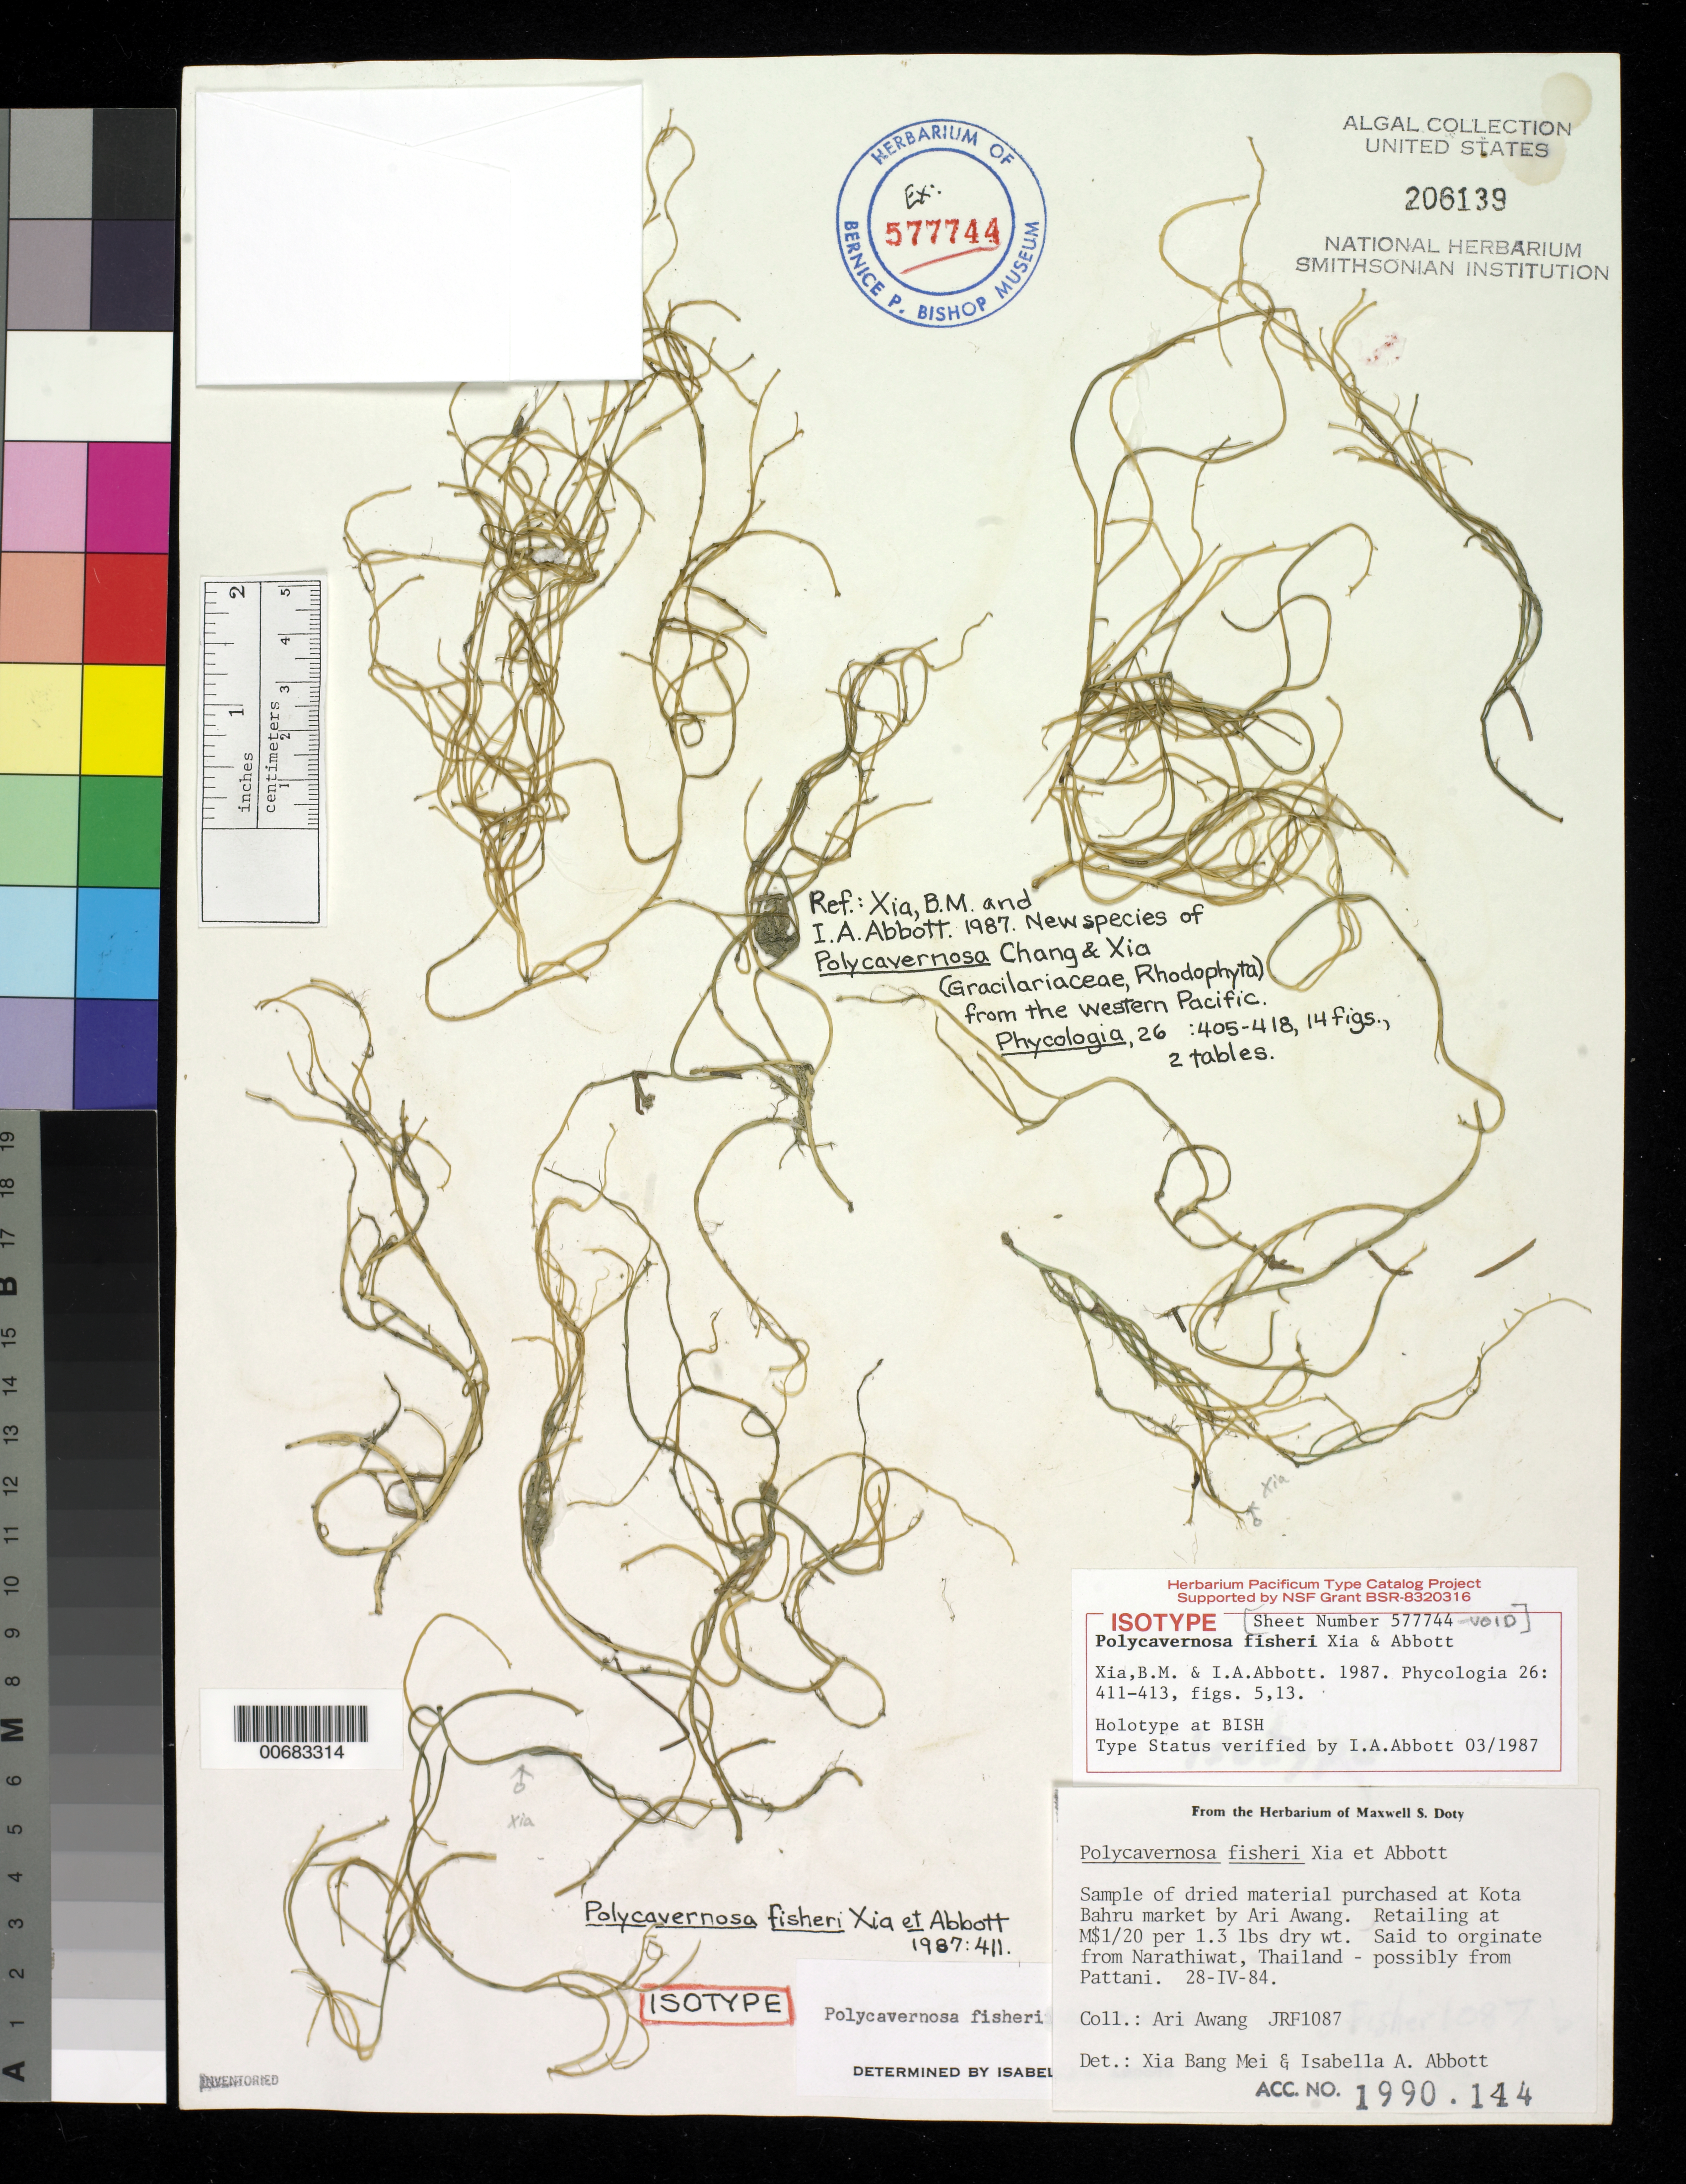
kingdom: Plantae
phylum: Rhodophyta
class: Florideophyceae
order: Gracilariales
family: Gracilariaceae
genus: Hydropuntia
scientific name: Hydropuntia fisheri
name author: (B.M. Xia & I.A. Abbott) M.J. Wynne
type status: Isotype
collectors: A. Awang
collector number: JRF 1087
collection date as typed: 28 Apr 1984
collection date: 1984-04-28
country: Thailand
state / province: Pattani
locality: Possibly Pattani, Narathiwat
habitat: Dried material purchased at Kota Bahru market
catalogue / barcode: US 206139